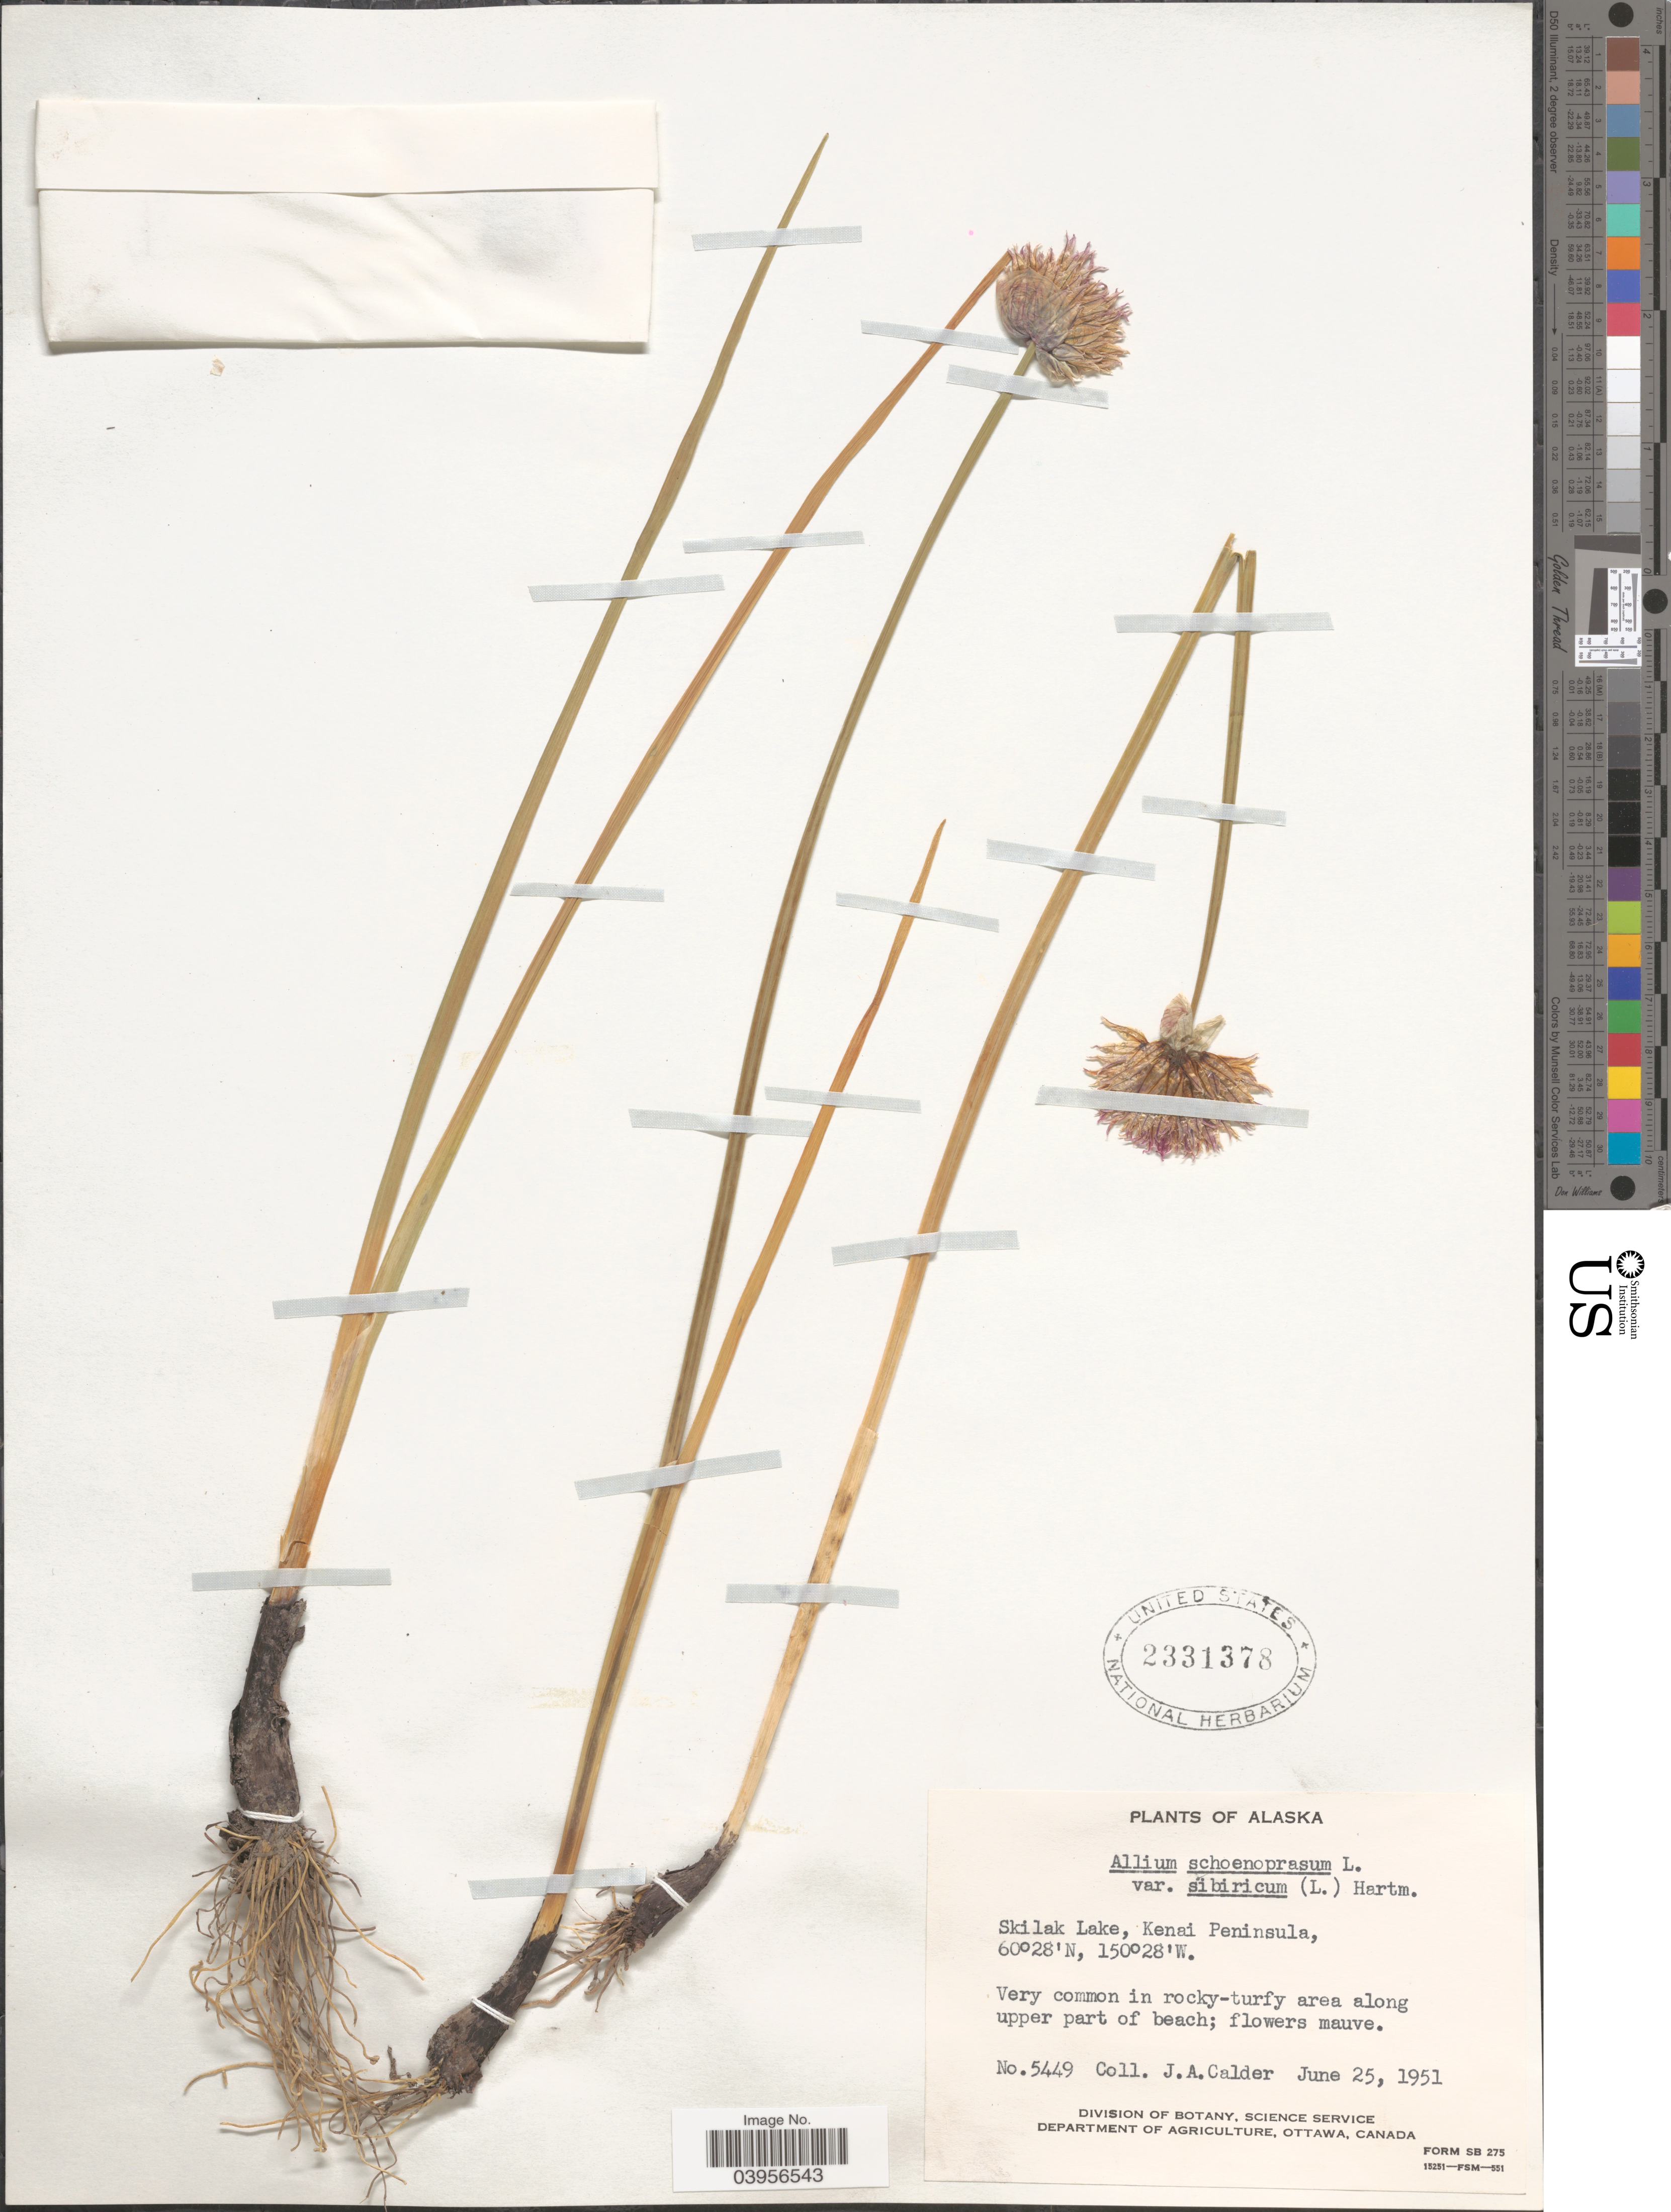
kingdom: Plantae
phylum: Tracheophyta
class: Liliopsida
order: Asparagales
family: Amaryllidaceae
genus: Allium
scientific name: Allium schoenoprasum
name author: L.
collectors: J. A. Calder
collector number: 5449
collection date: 1951-06-25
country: United States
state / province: Alaska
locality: Skilak Lake, Kenai Peninsula.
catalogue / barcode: US 2331378